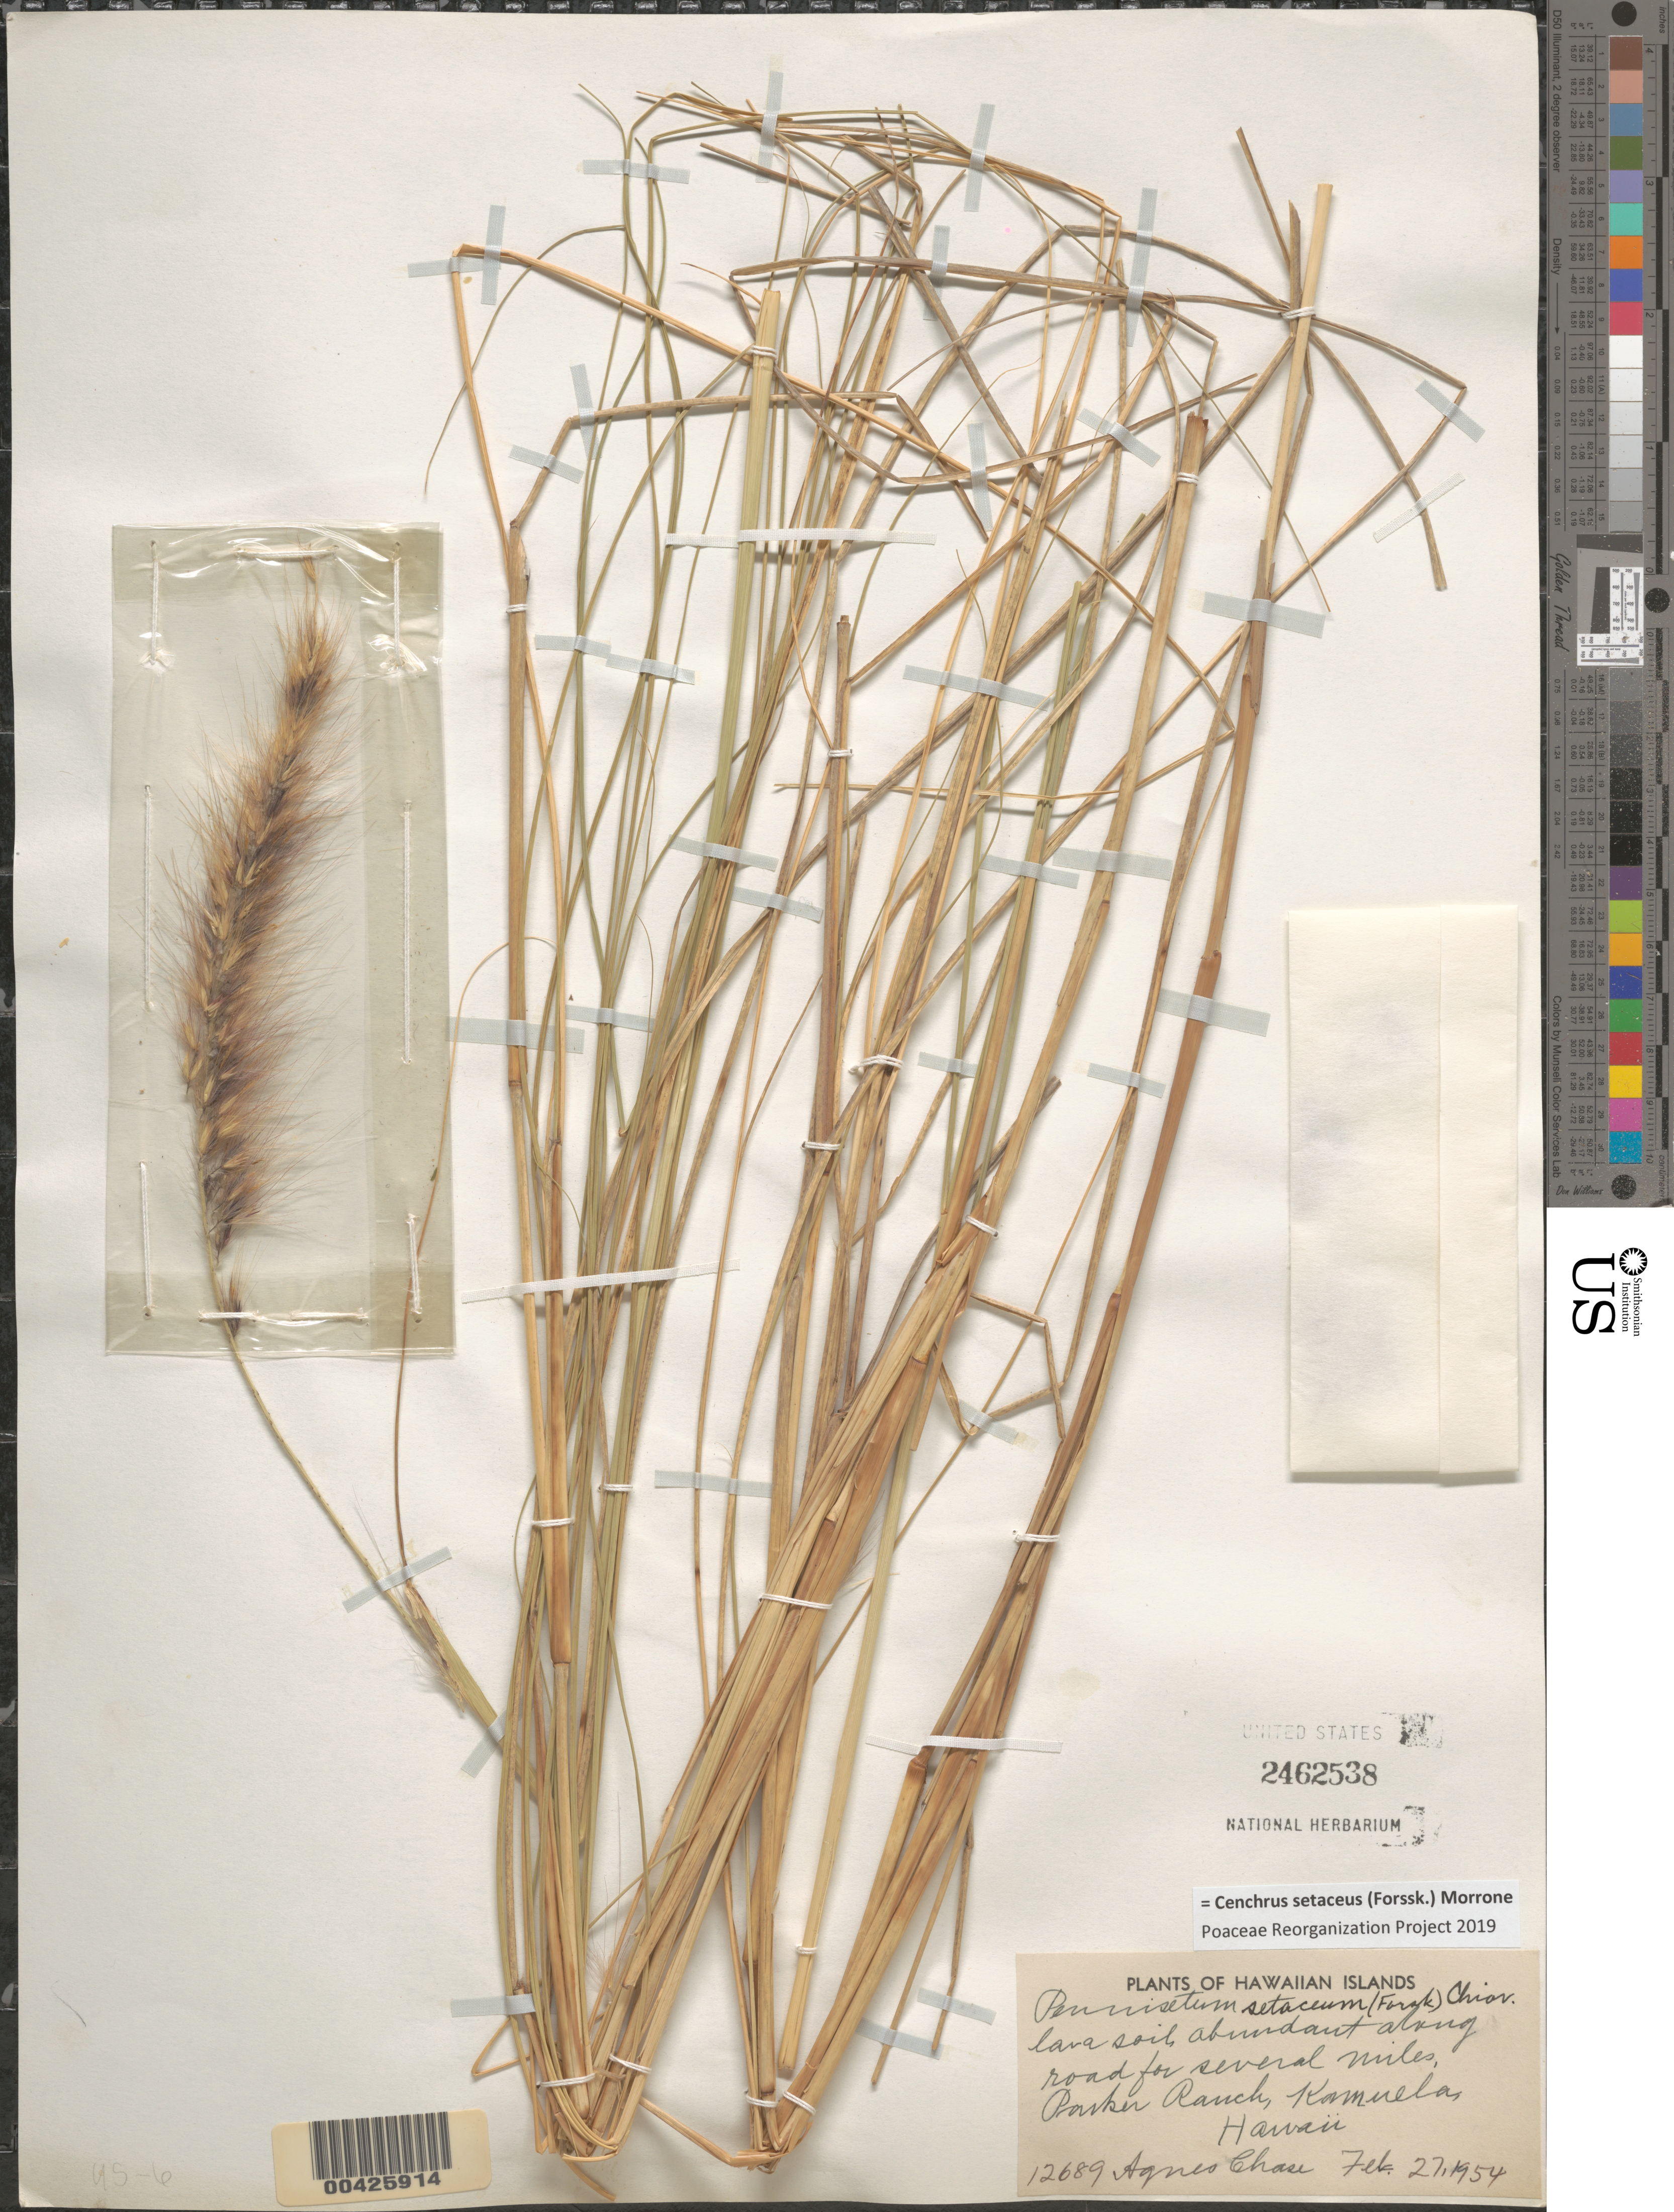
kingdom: Plantae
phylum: Tracheophyta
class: Liliopsida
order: Poales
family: Poaceae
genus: Cenchrus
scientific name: Cenchrus setaceus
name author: (Forssk.) Morrone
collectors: A. Chase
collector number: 12689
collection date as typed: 27 Feb 1954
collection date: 1954-02-27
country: United States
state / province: Hawaii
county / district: Hawaii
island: Hawaii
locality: Parker Ranch, Kamuela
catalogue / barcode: US 2462538